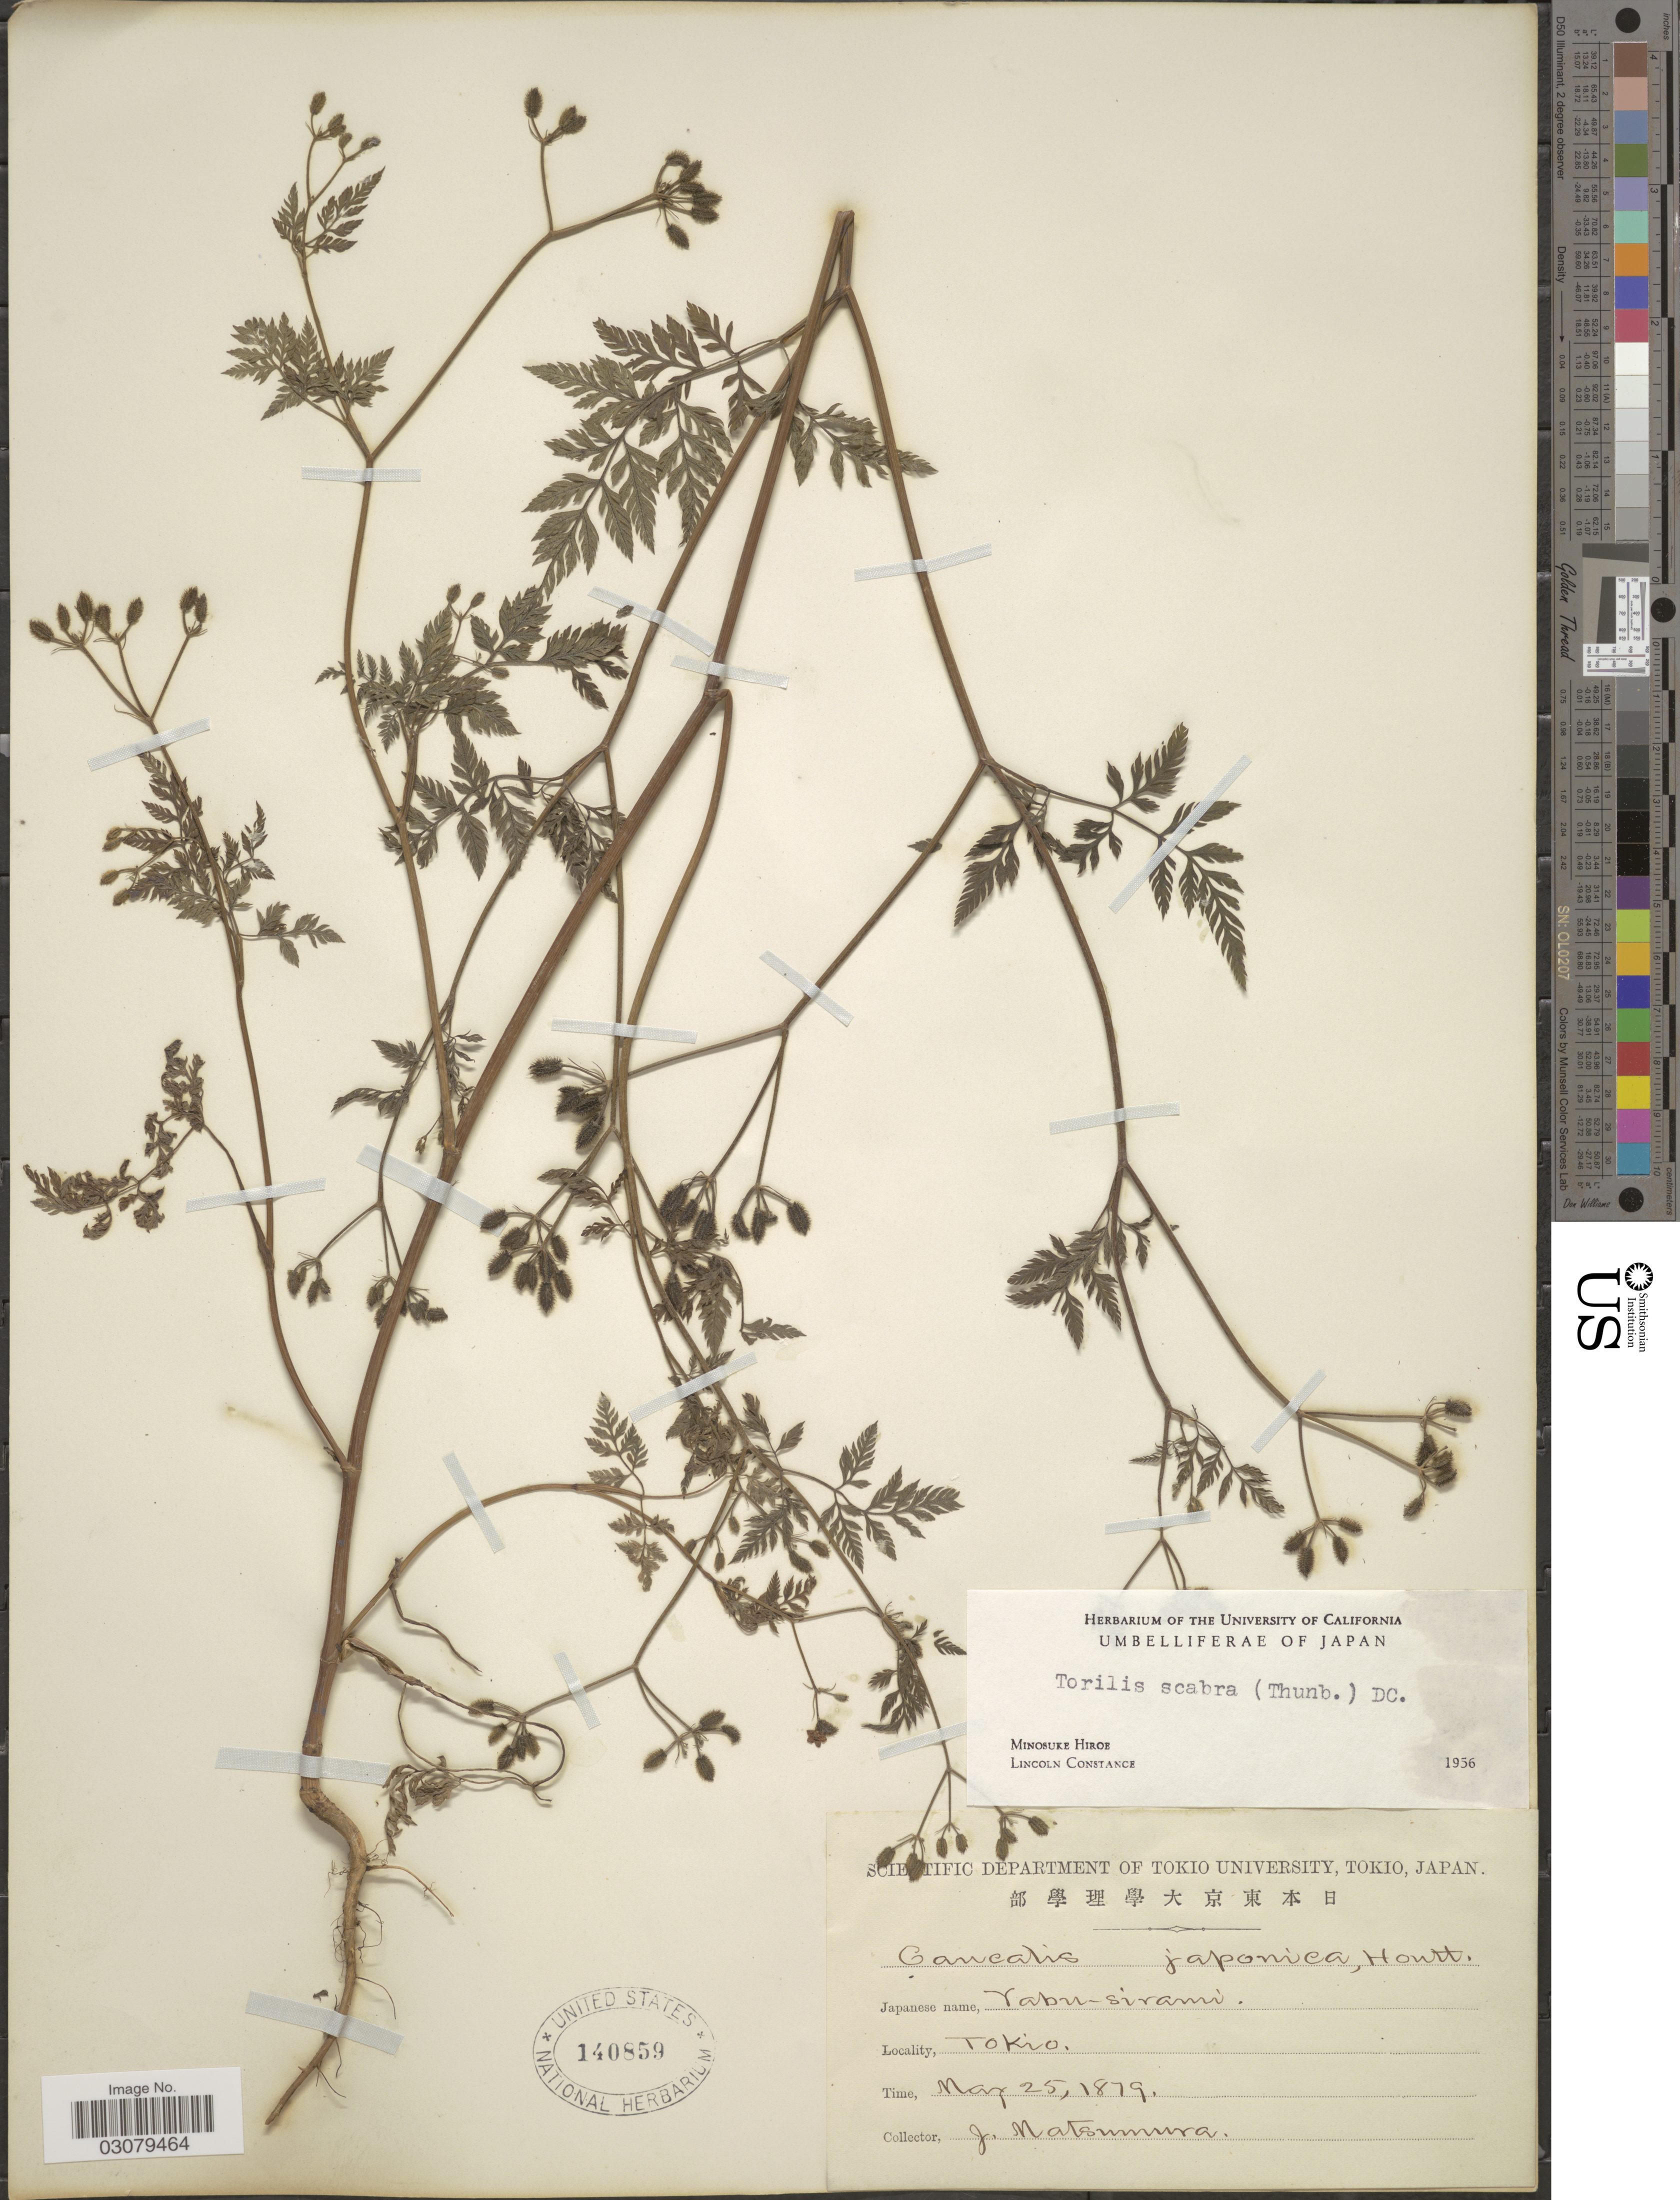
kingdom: Plantae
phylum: Tracheophyta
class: Magnoliopsida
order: Apiales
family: Apiaceae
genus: Torilis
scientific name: Torilis scabra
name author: (Thunb.) DC.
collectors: J. Matsumura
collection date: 1879-05-25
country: Japan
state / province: Tokyo, Federal City of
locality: Tokio.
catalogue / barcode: US 140859